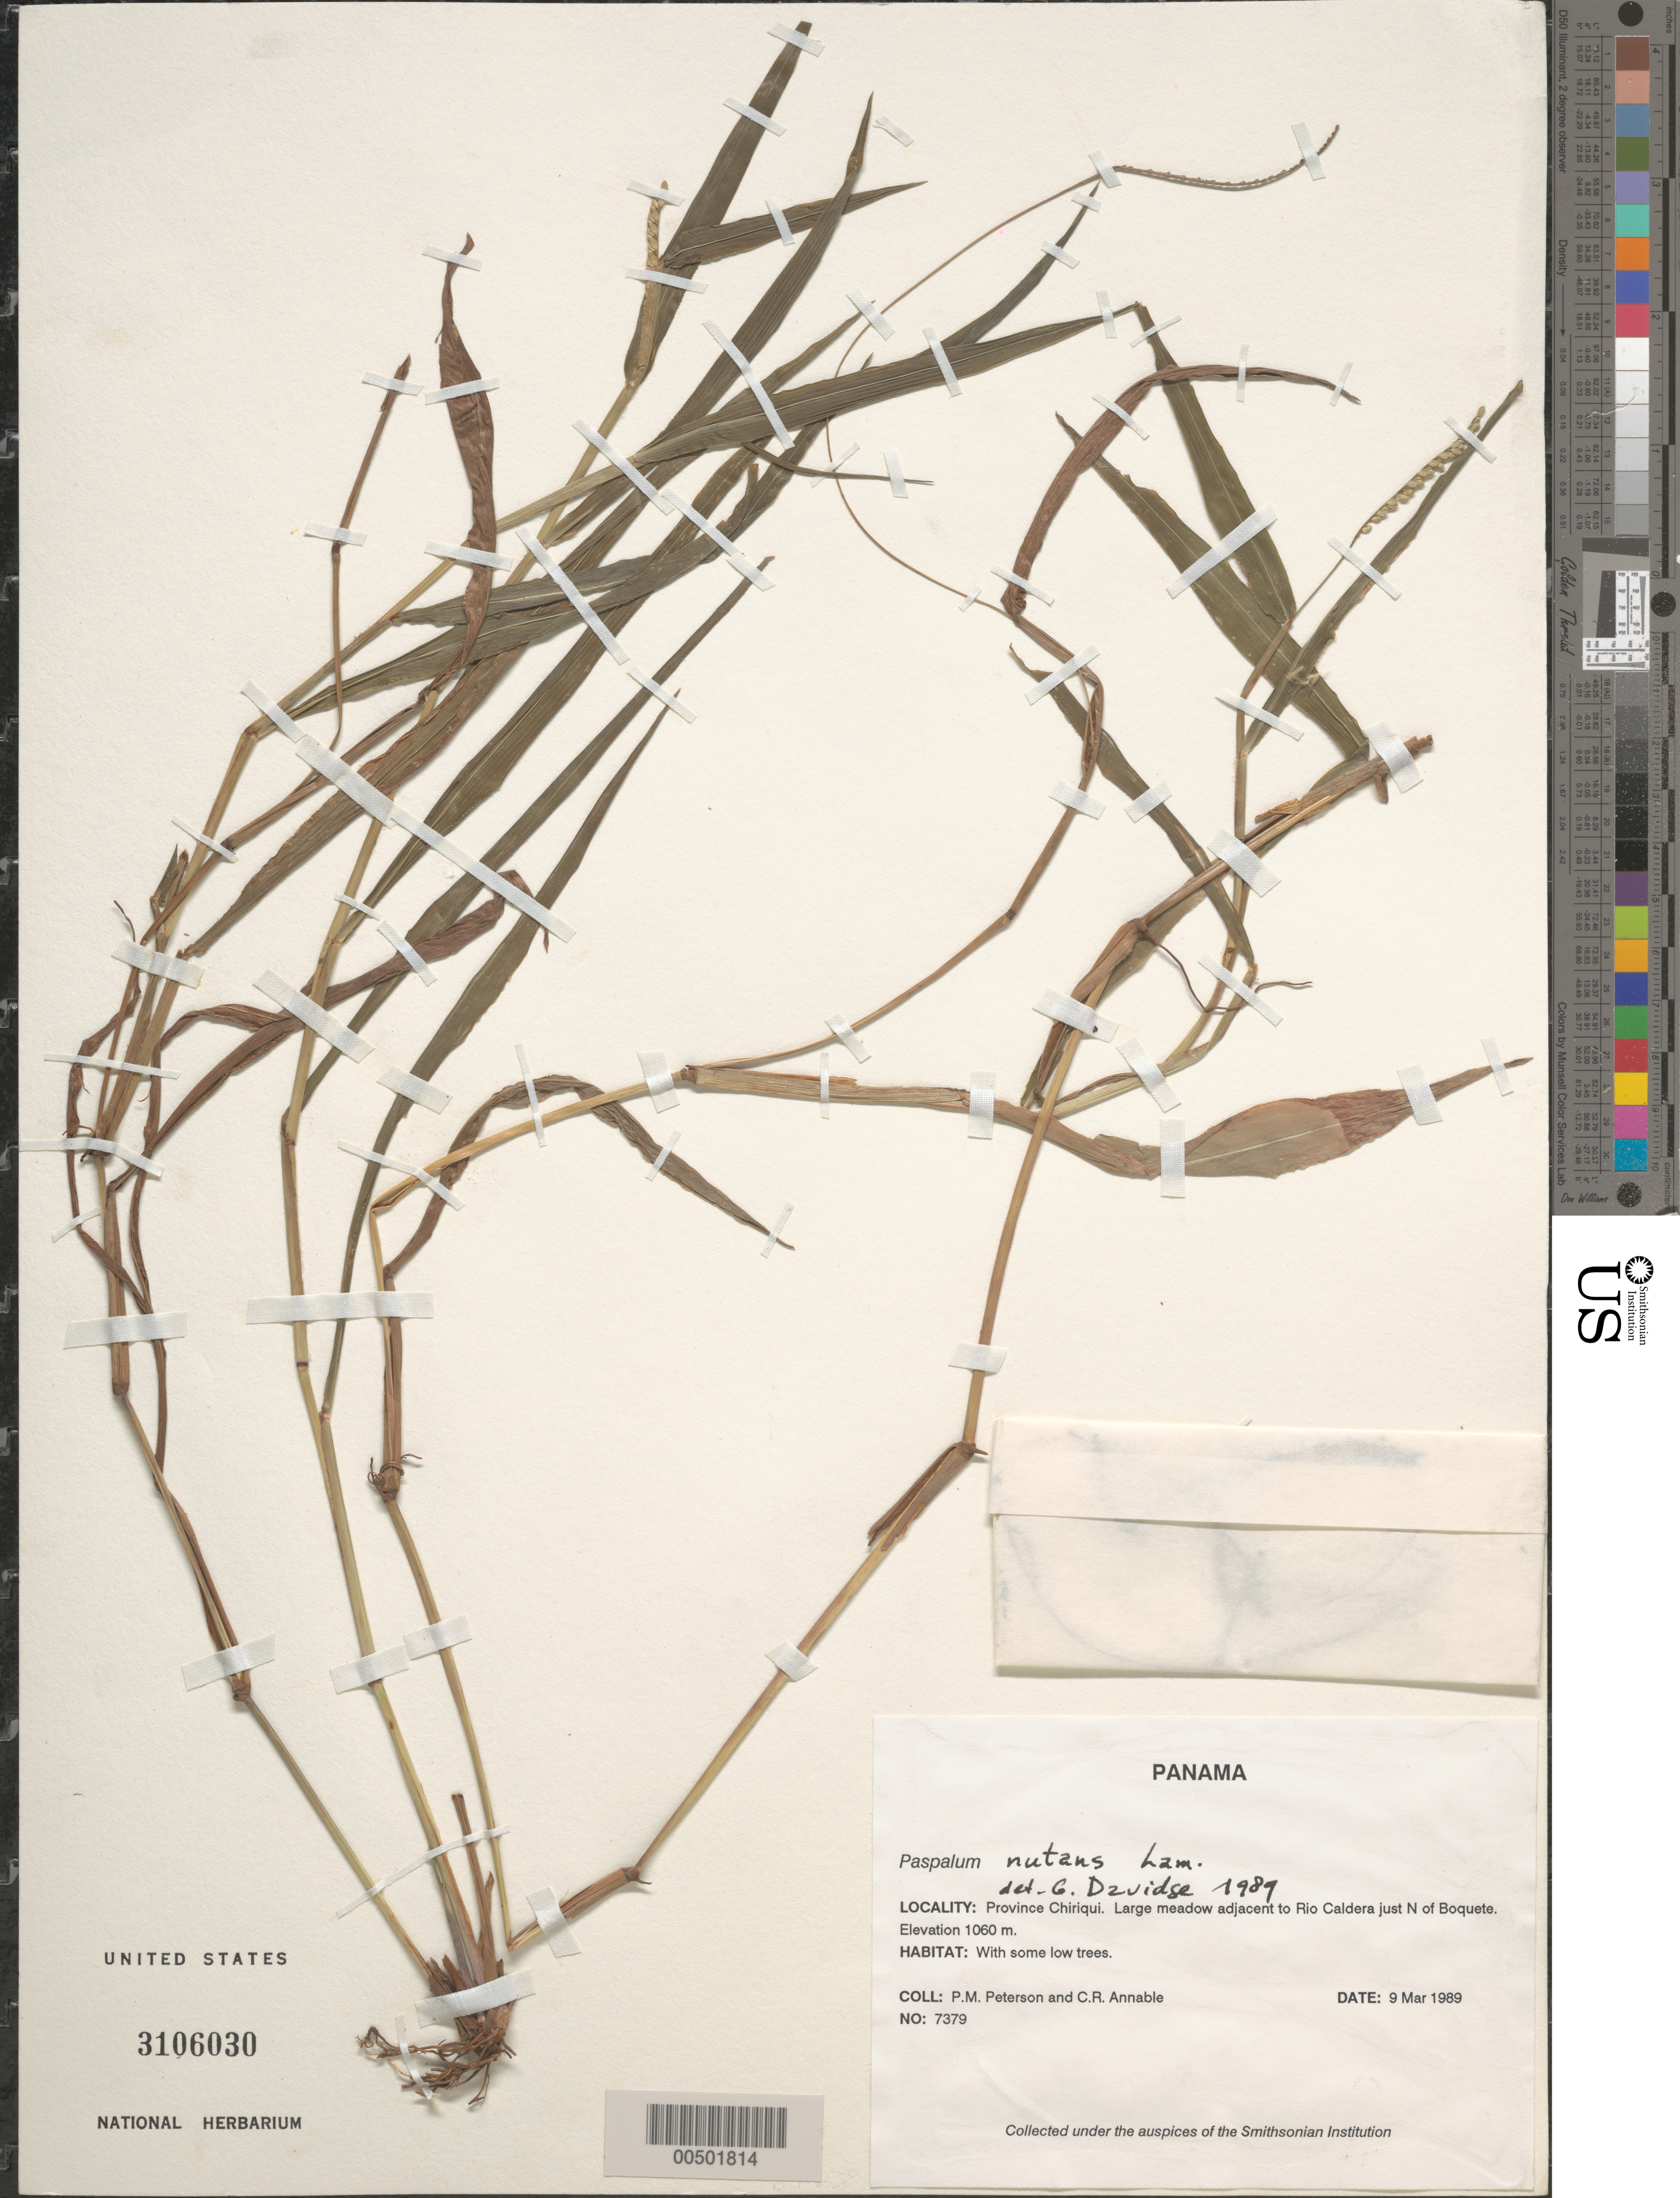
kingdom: Plantae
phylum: Tracheophyta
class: Liliopsida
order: Poales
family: Poaceae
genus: Paspalum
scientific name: Paspalum nutans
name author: Lam.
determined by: Davidse, Gerrit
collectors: P. M. Peterson & C. R. Annable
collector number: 07379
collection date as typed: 09 Mar 1989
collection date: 1989-03-09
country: Panama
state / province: Chiriquí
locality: Large meadow adjacent to Rio Caldera just N of Boquete.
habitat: With some low trees.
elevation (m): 1060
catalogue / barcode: US 3106030